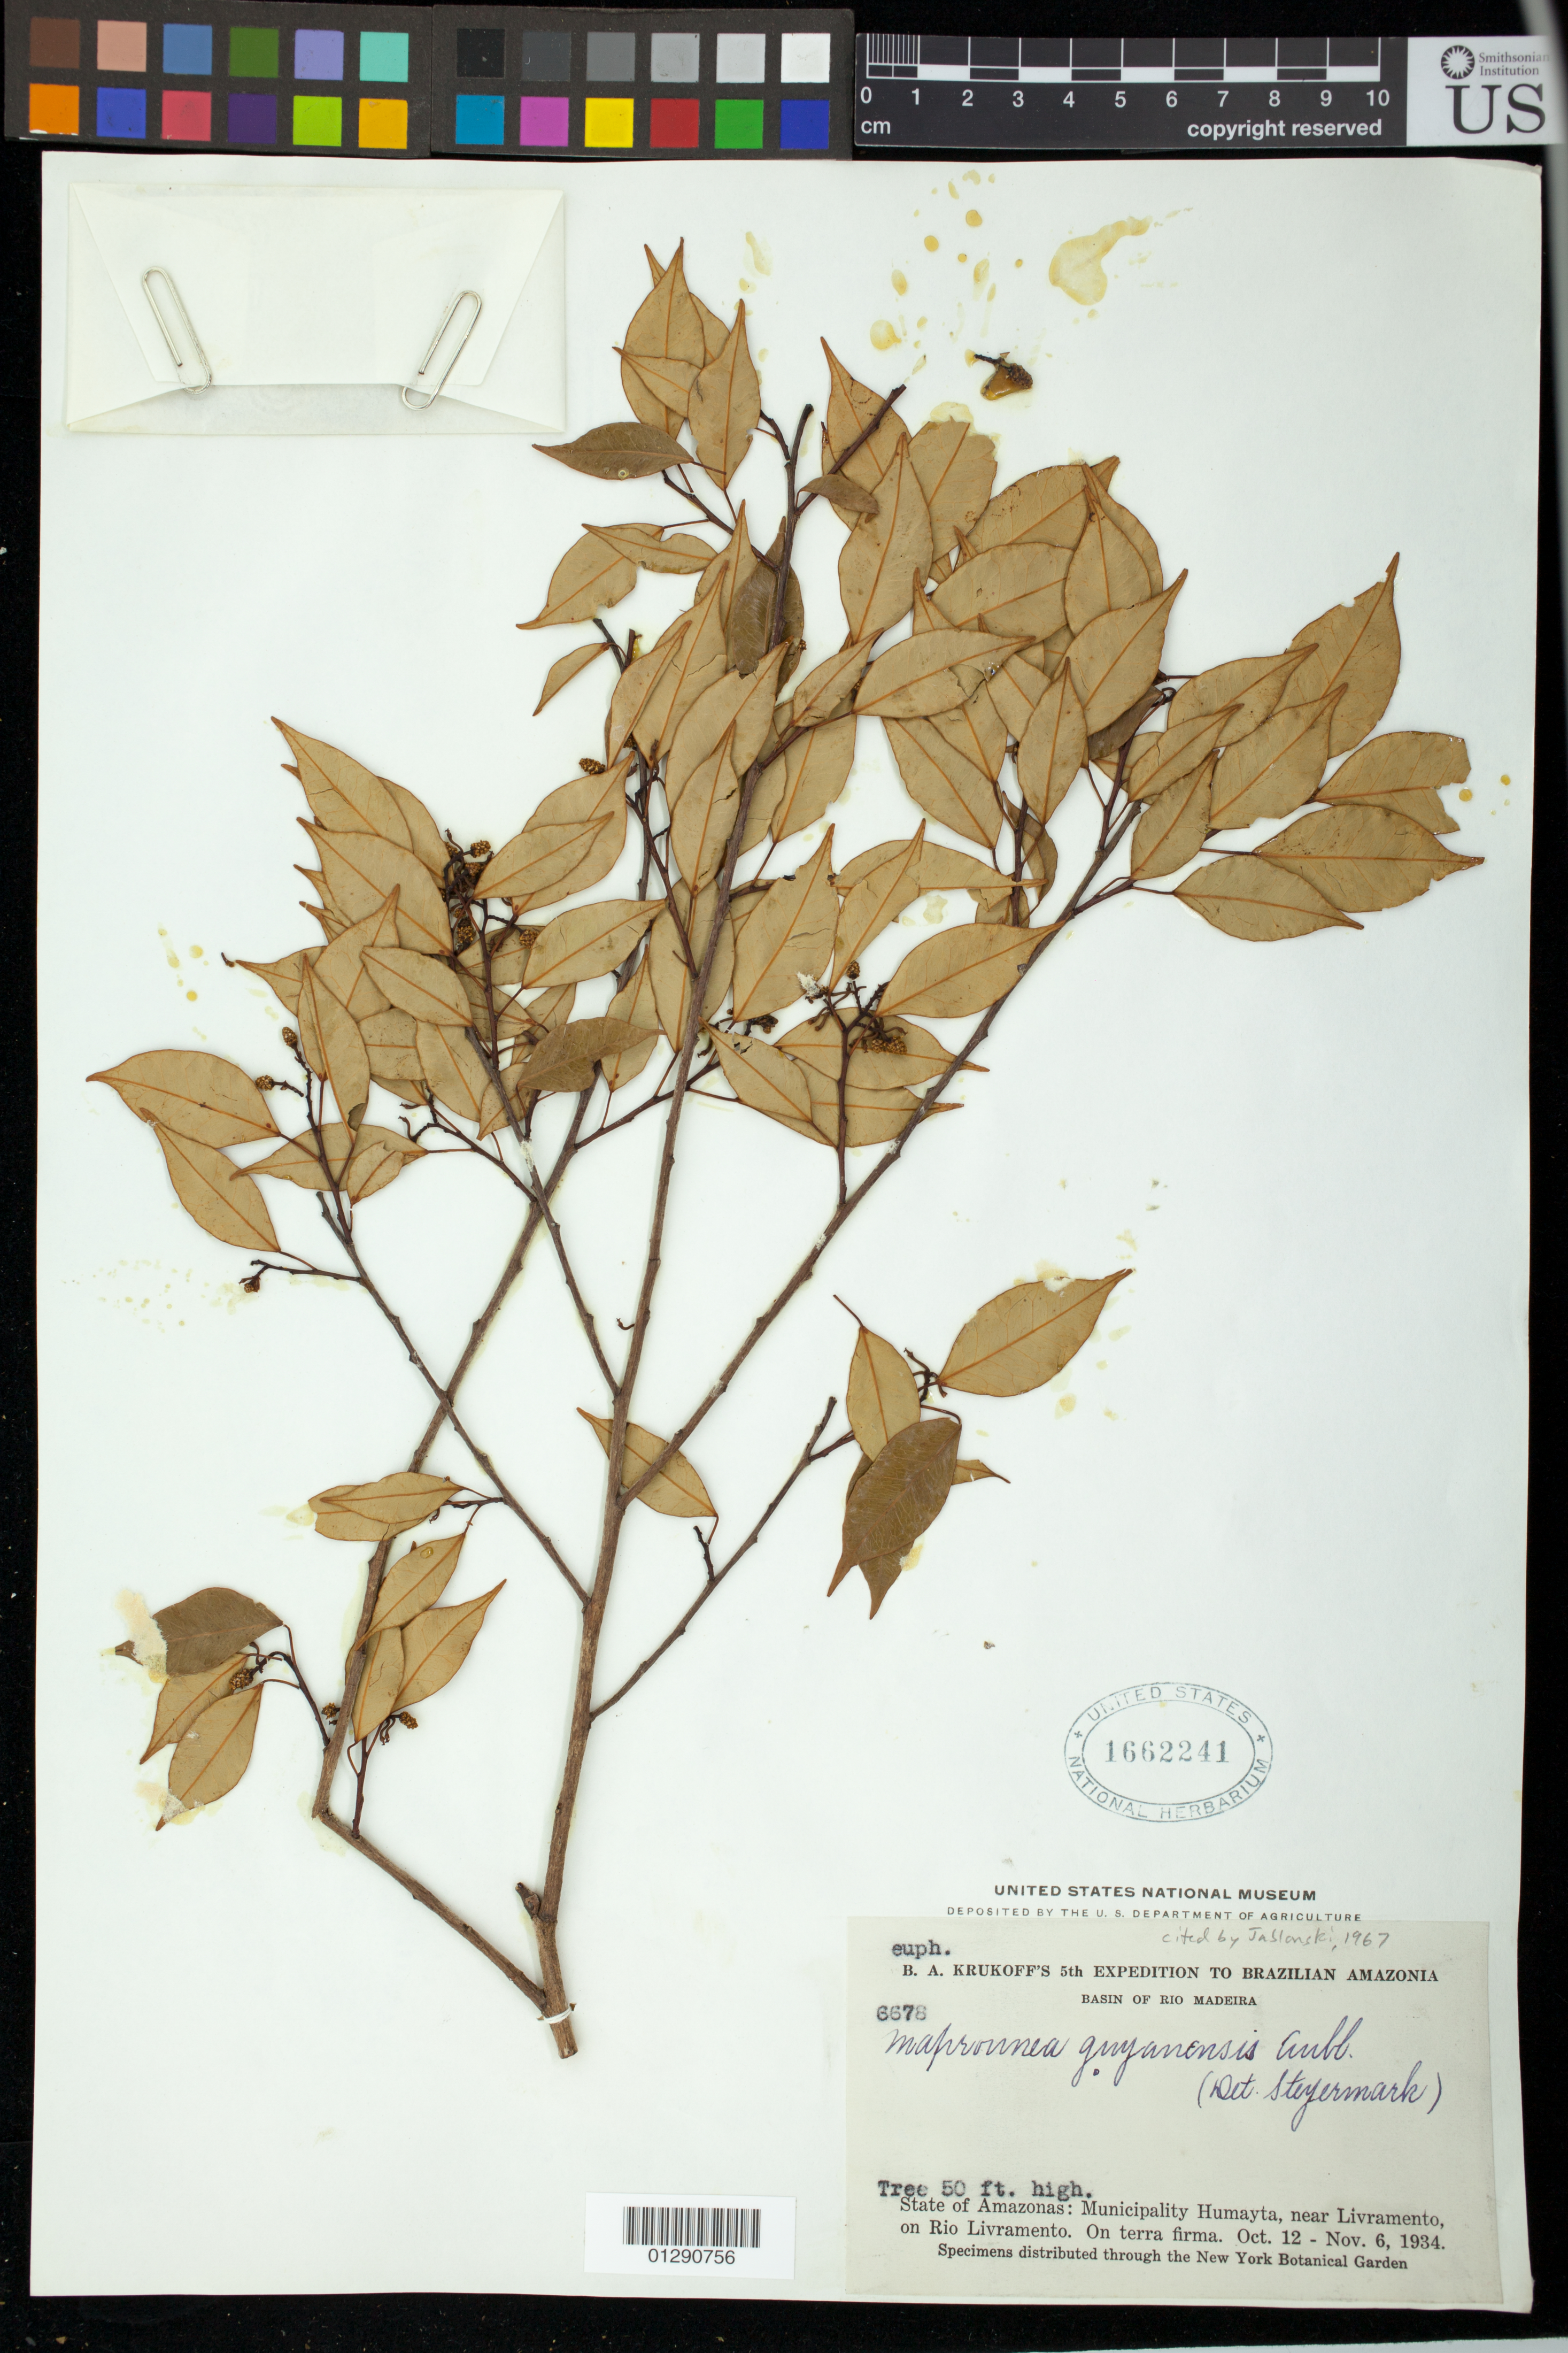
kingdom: Plantae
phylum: Tracheophyta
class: Magnoliopsida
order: Malpighiales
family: Euphorbiaceae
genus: Maprounea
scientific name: Maprounea guianensis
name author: Aubl.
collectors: B. A. Krukoff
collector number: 6678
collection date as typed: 12 Oct 1934 to 06 Nov 1934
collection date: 1934-10-12/1934-11-06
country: Brazil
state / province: Amazonas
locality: Municipality Humayta, near Livramento, on Rio Livramento.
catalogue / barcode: US 1662241